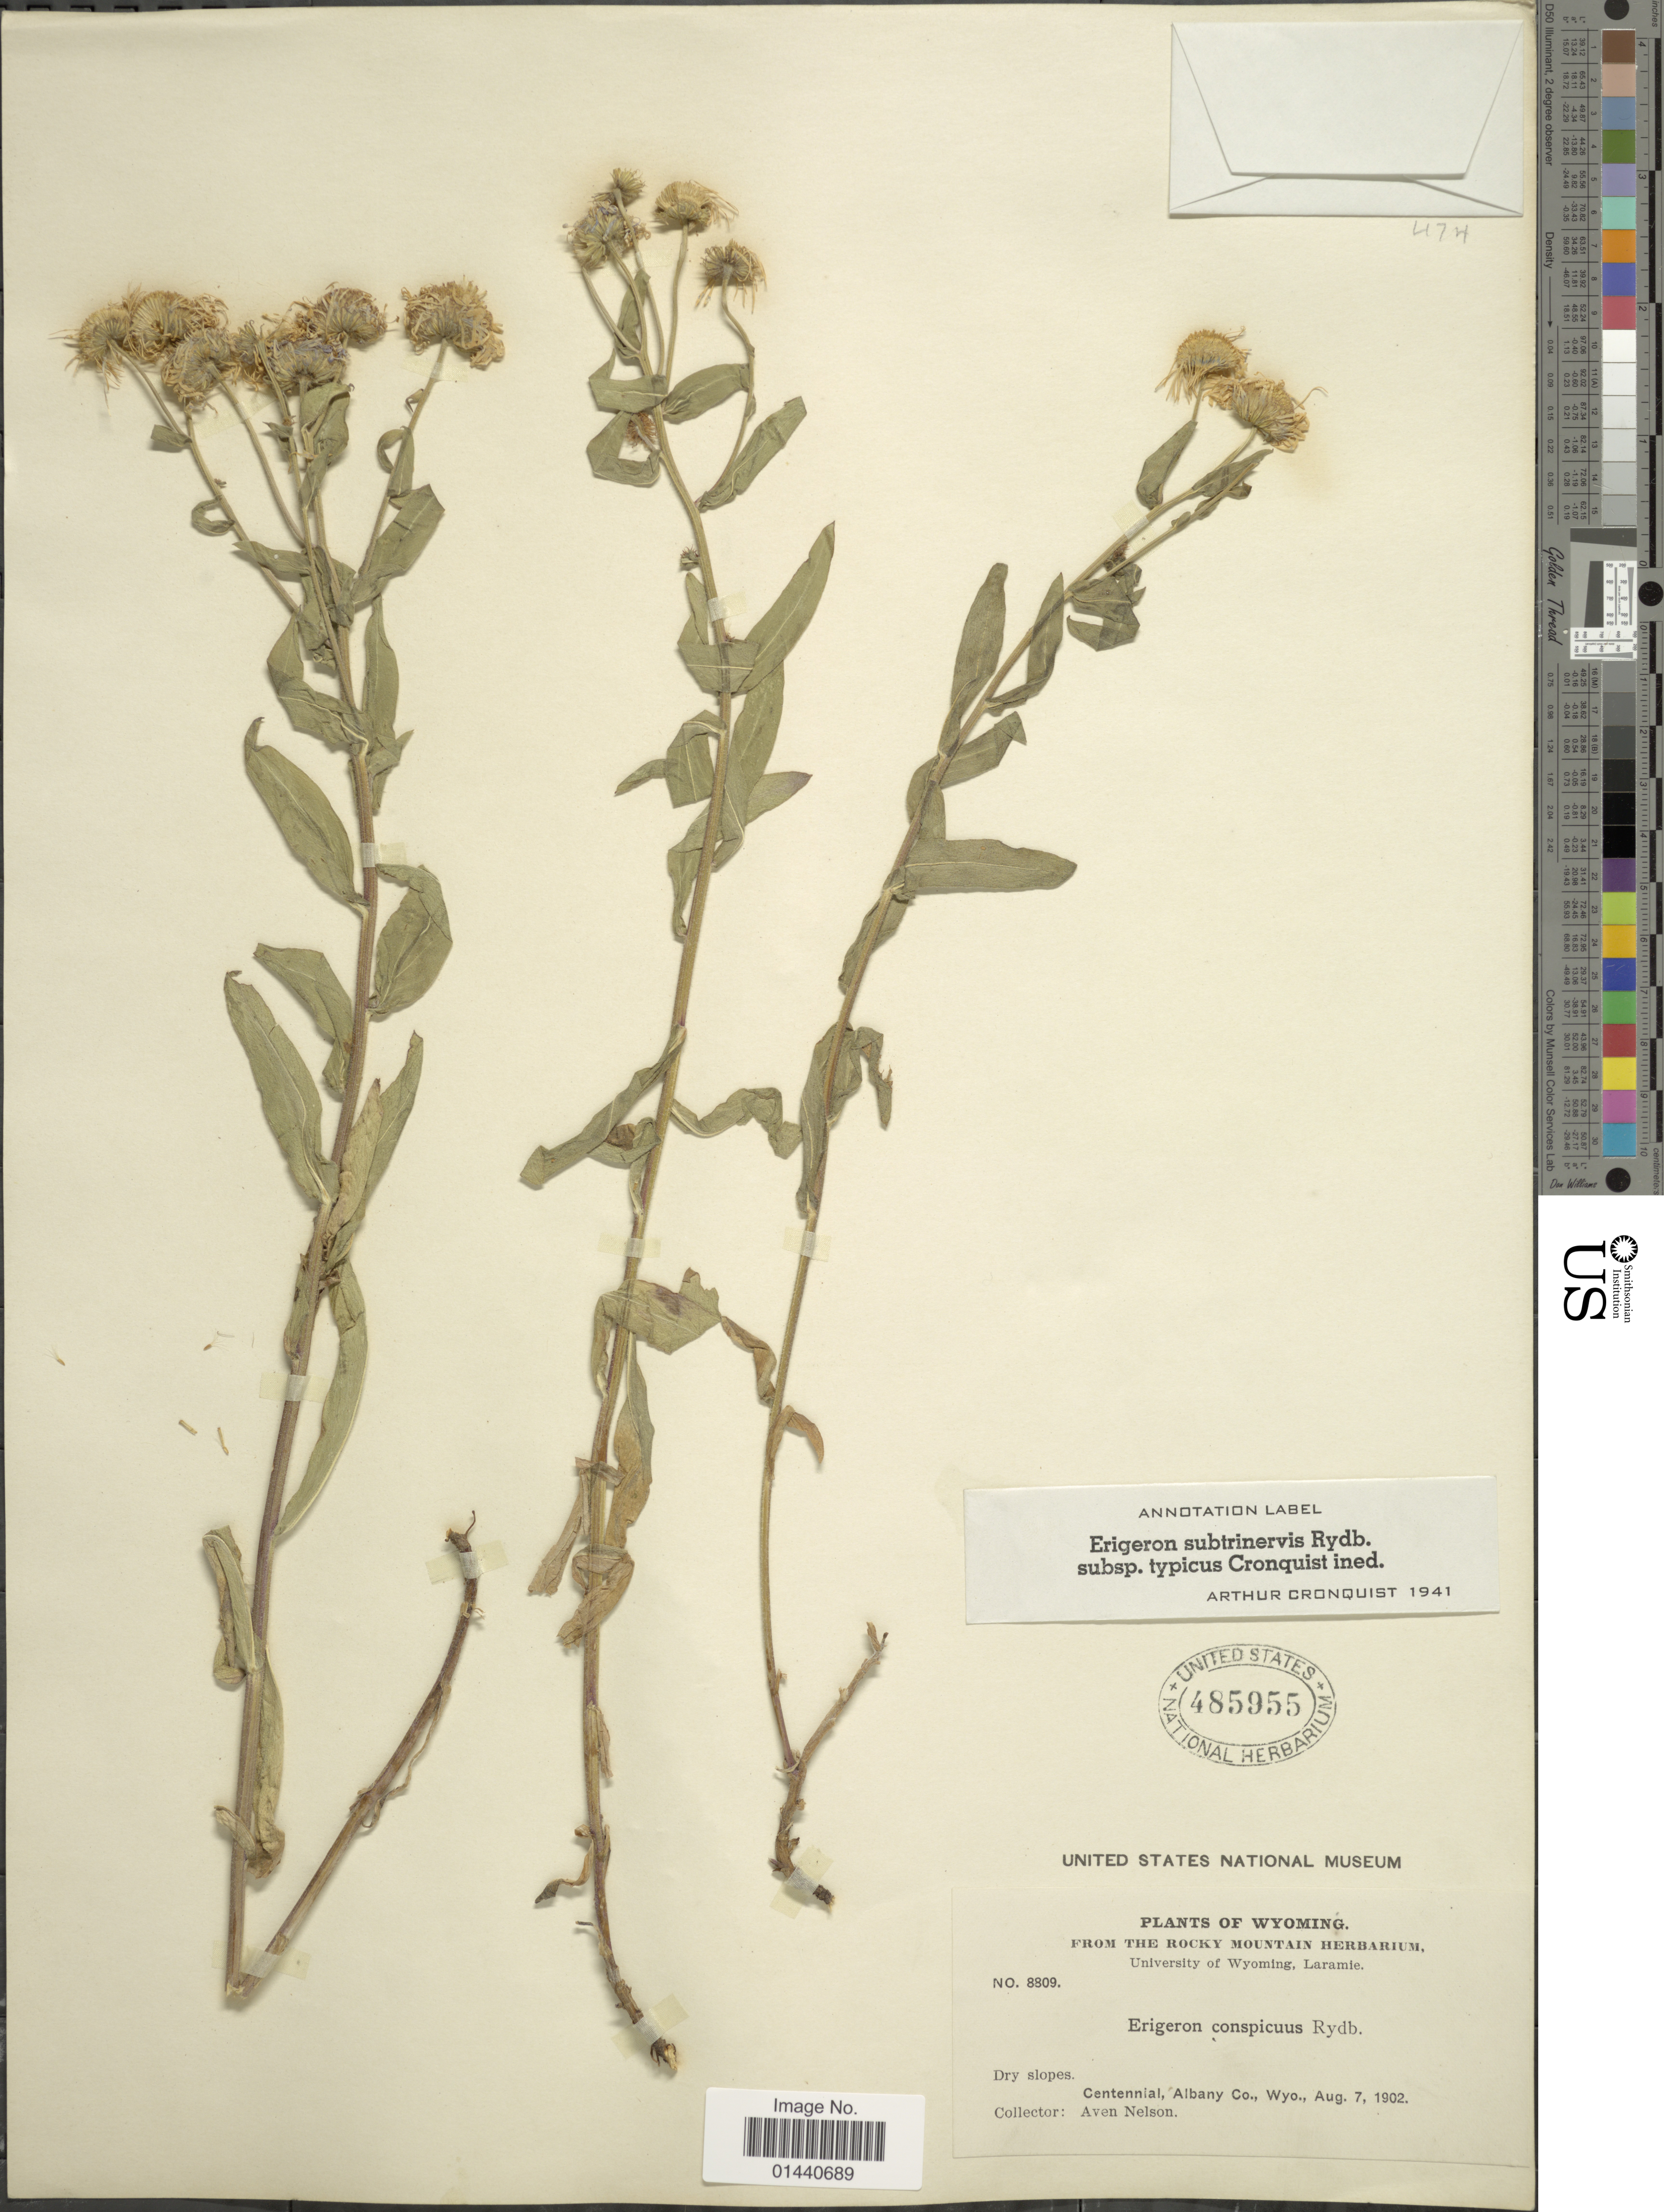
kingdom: Plantae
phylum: Tracheophyta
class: Magnoliopsida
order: Asterales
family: Asteraceae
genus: Erigeron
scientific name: Erigeron subtrinervis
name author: Rydb. ex Porter & Britton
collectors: A. Nelson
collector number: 8809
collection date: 1902-08-07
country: United States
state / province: Wyoming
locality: Centennial, Albany Co., Wyo.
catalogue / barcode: US 485955